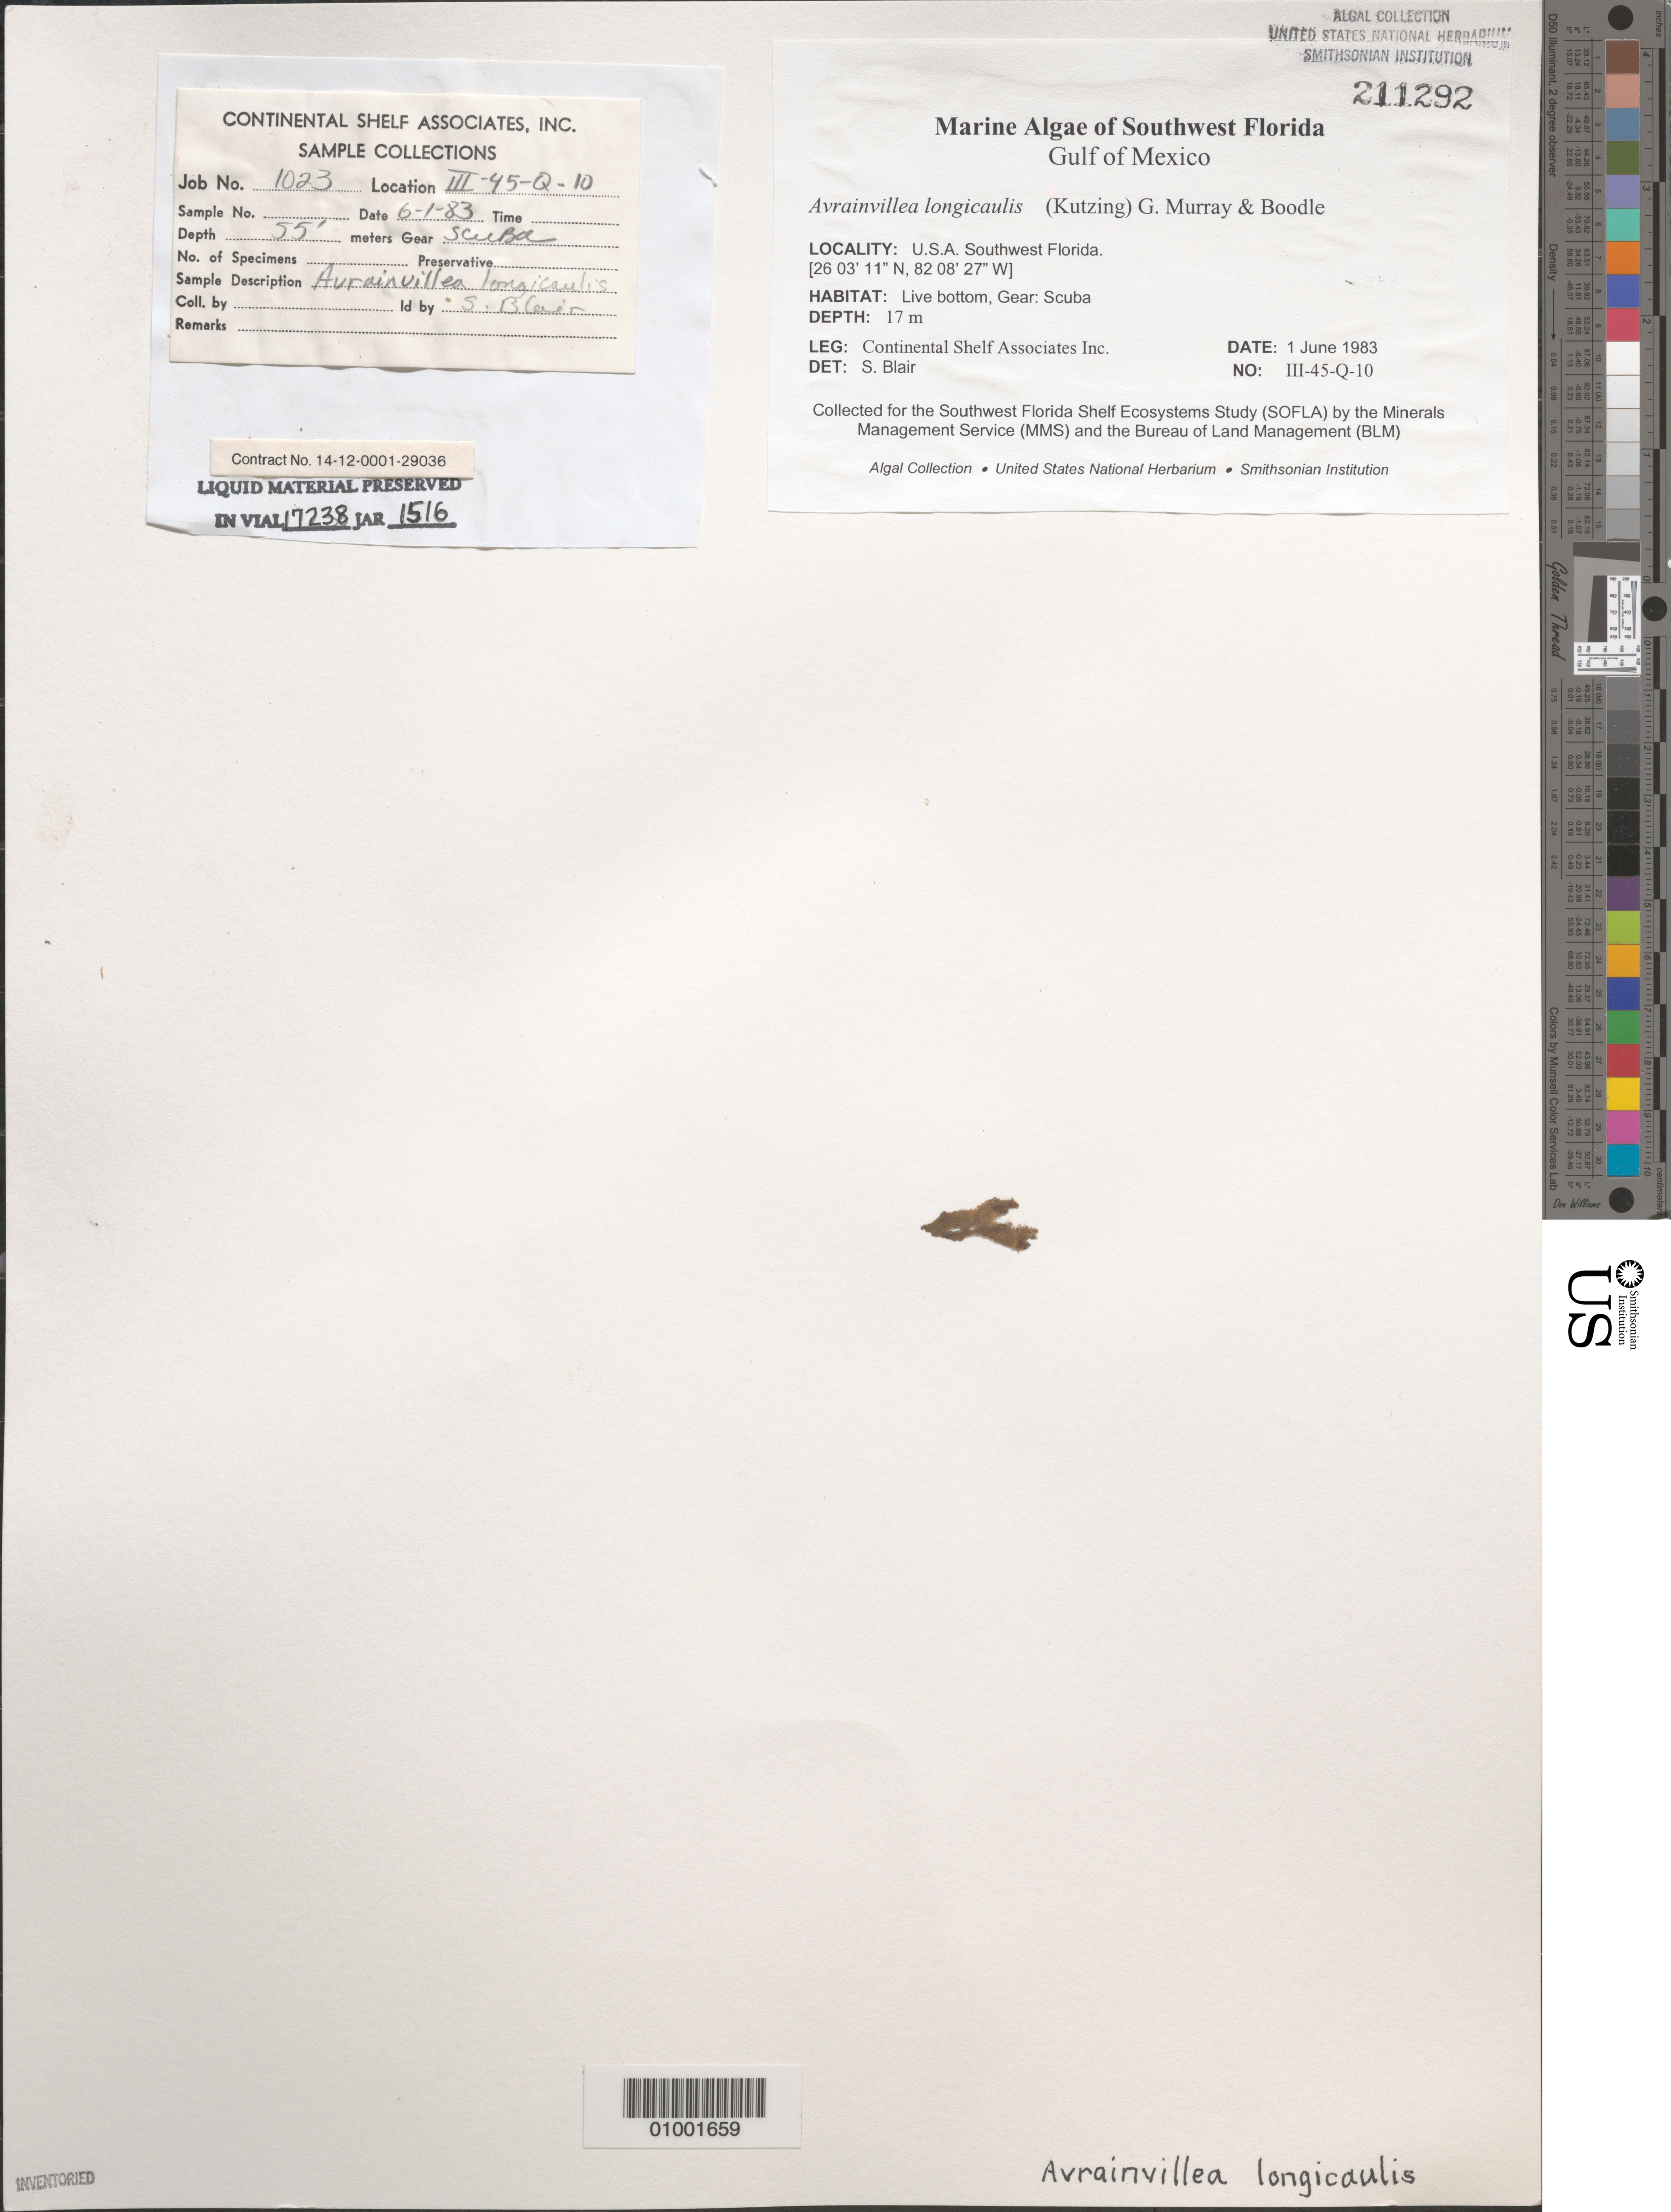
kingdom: Plantae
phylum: Chlorophyta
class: Ulvophyceae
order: Bryopsidales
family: Dichotomosiphonaceae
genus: Avrainvillea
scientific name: Avrainvillea longicaulis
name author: (Kütz.) G. Murray & Boodle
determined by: Blair, S. M.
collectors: Continental Shelf Associates Inc.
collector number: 1023-III-45-Q-10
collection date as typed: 01 Jun 1983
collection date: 1983-06-01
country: United States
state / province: Florida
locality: Gulf of Mexico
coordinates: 26 03'11"N, 82 08'27"W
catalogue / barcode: US 211292